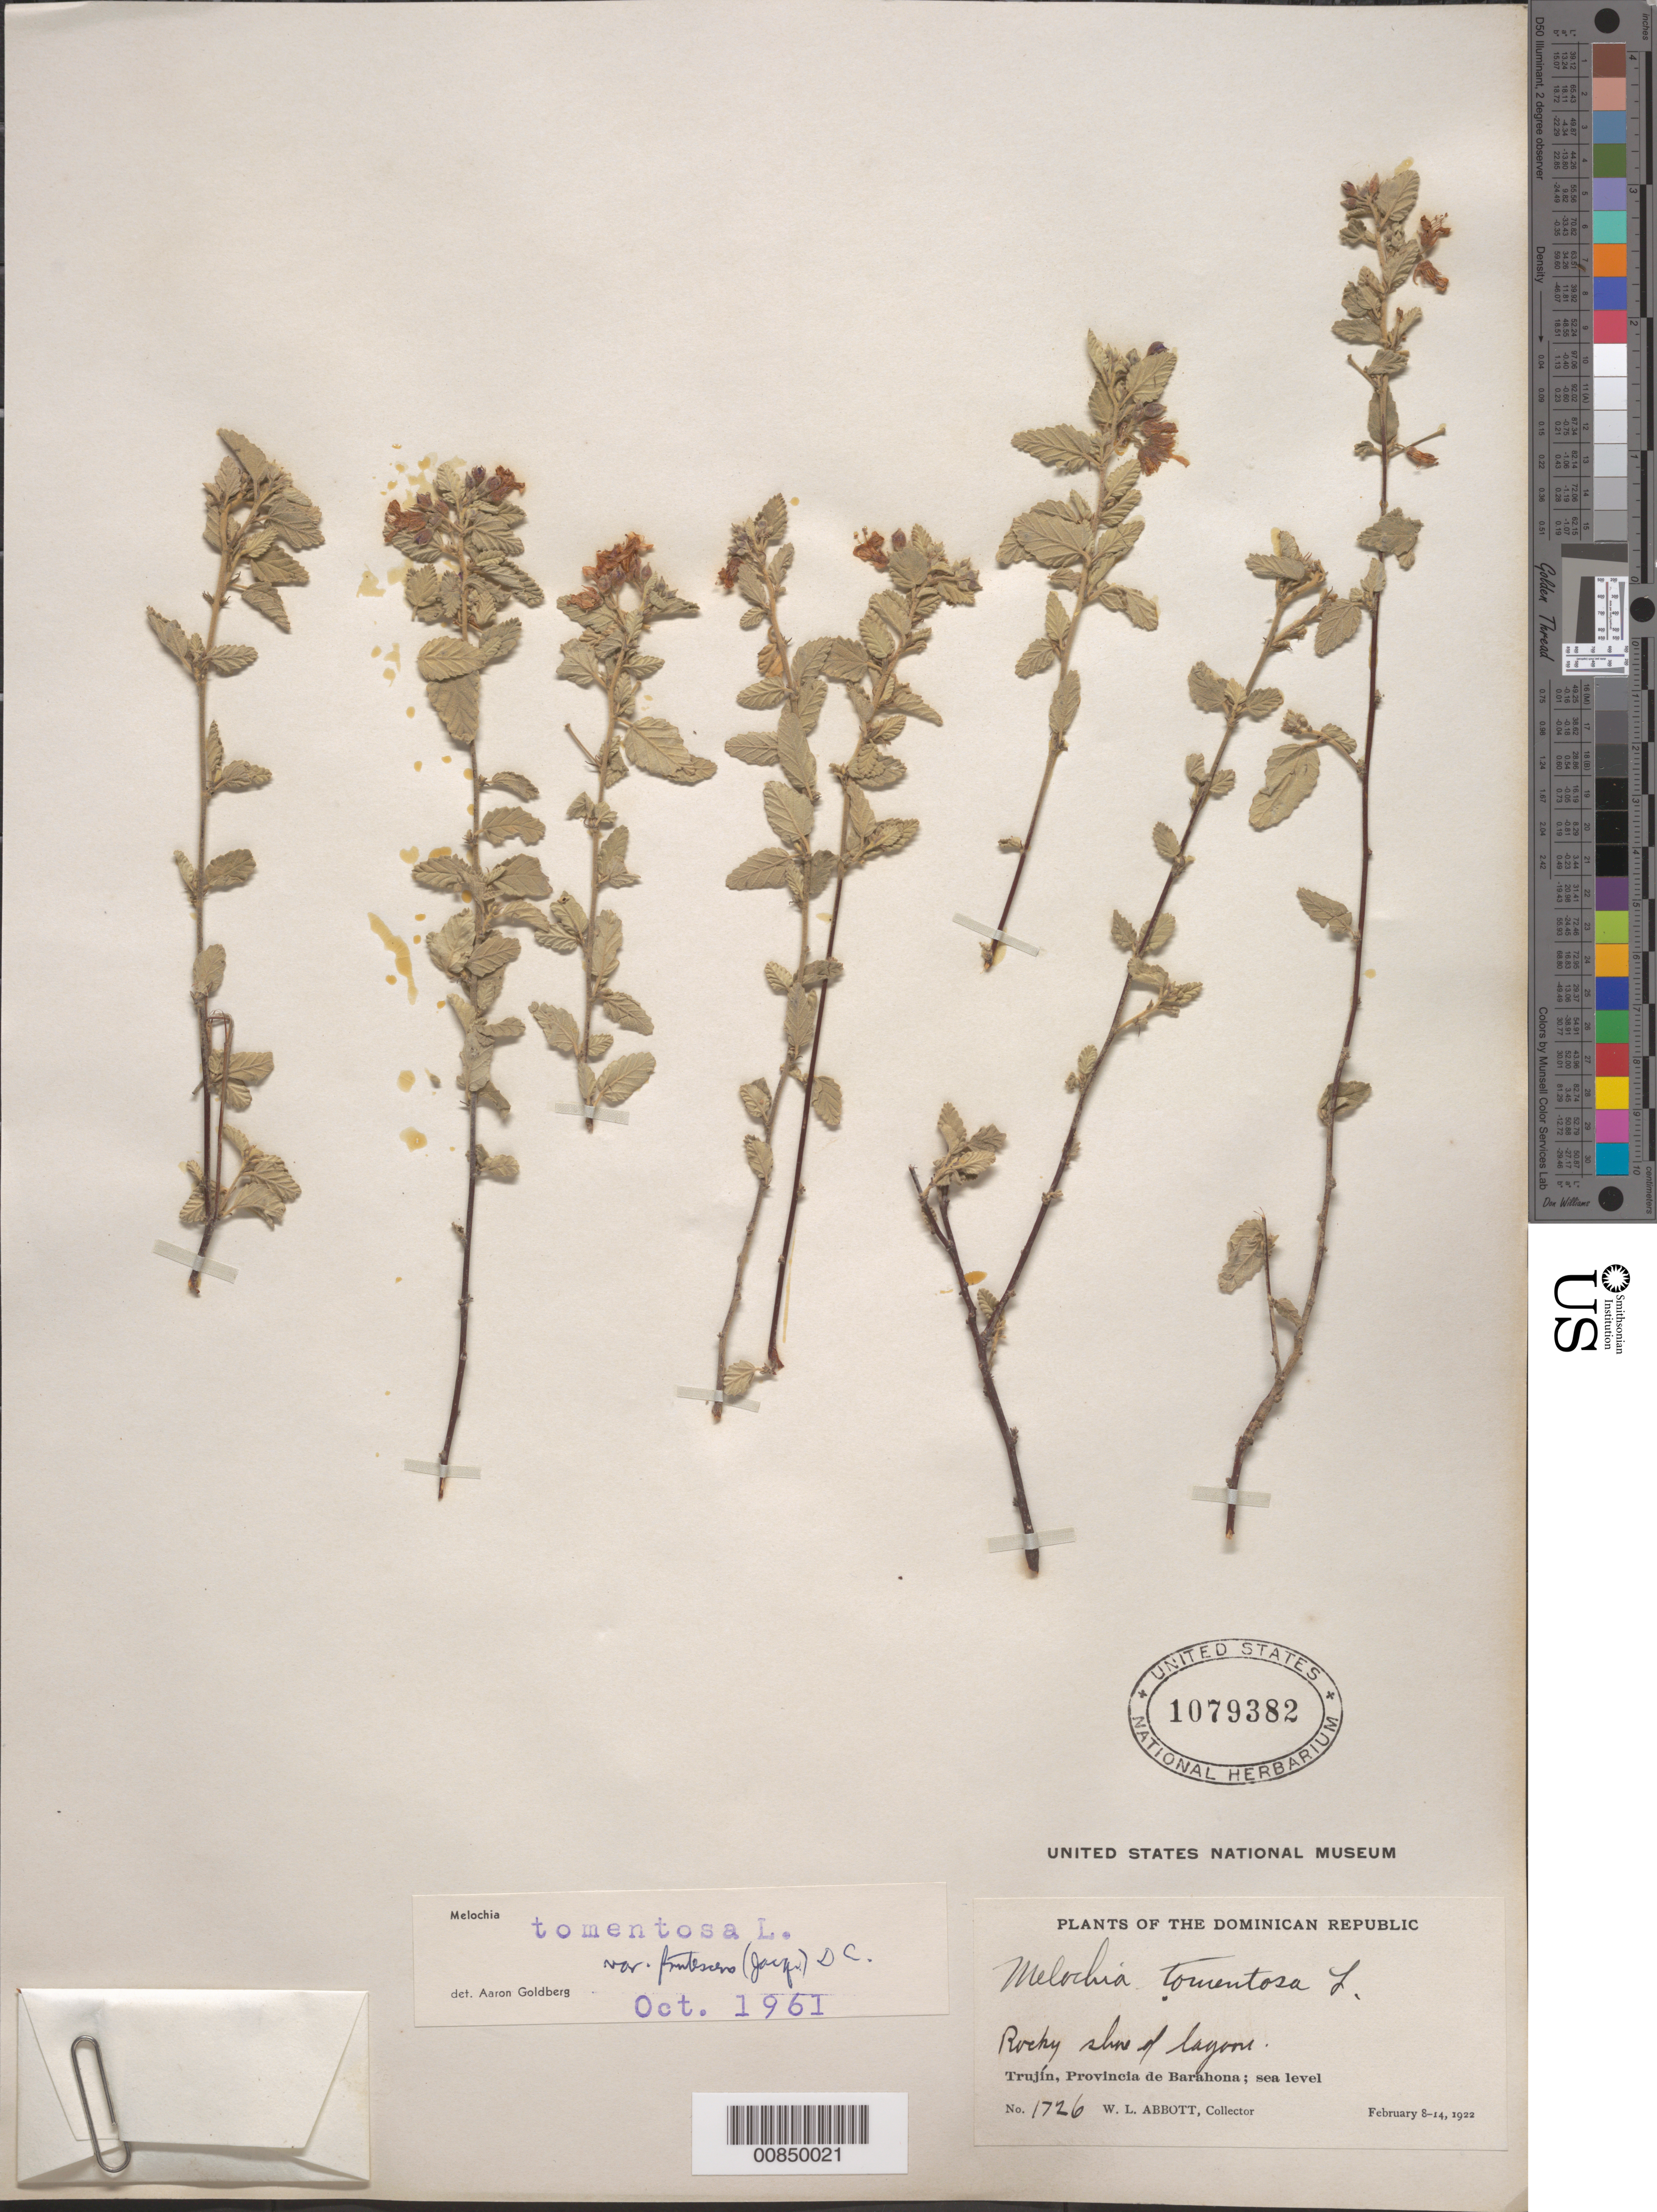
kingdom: Plantae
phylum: Tracheophyta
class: Magnoliopsida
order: Malvales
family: Malvaceae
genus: Melochia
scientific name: Melochia tomentosa var. frutescens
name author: DC.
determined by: Goldberg, Aaron, (US), NMNH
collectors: W. L. Abbott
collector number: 1726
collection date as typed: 08 Feb 1922 to 14 Feb 1922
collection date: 1922-02-08/1922-02-14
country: Dominican Republic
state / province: Barahona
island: Hispaniola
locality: Trujín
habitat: Rocky shore of lagoon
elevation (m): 0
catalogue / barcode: US 1079382